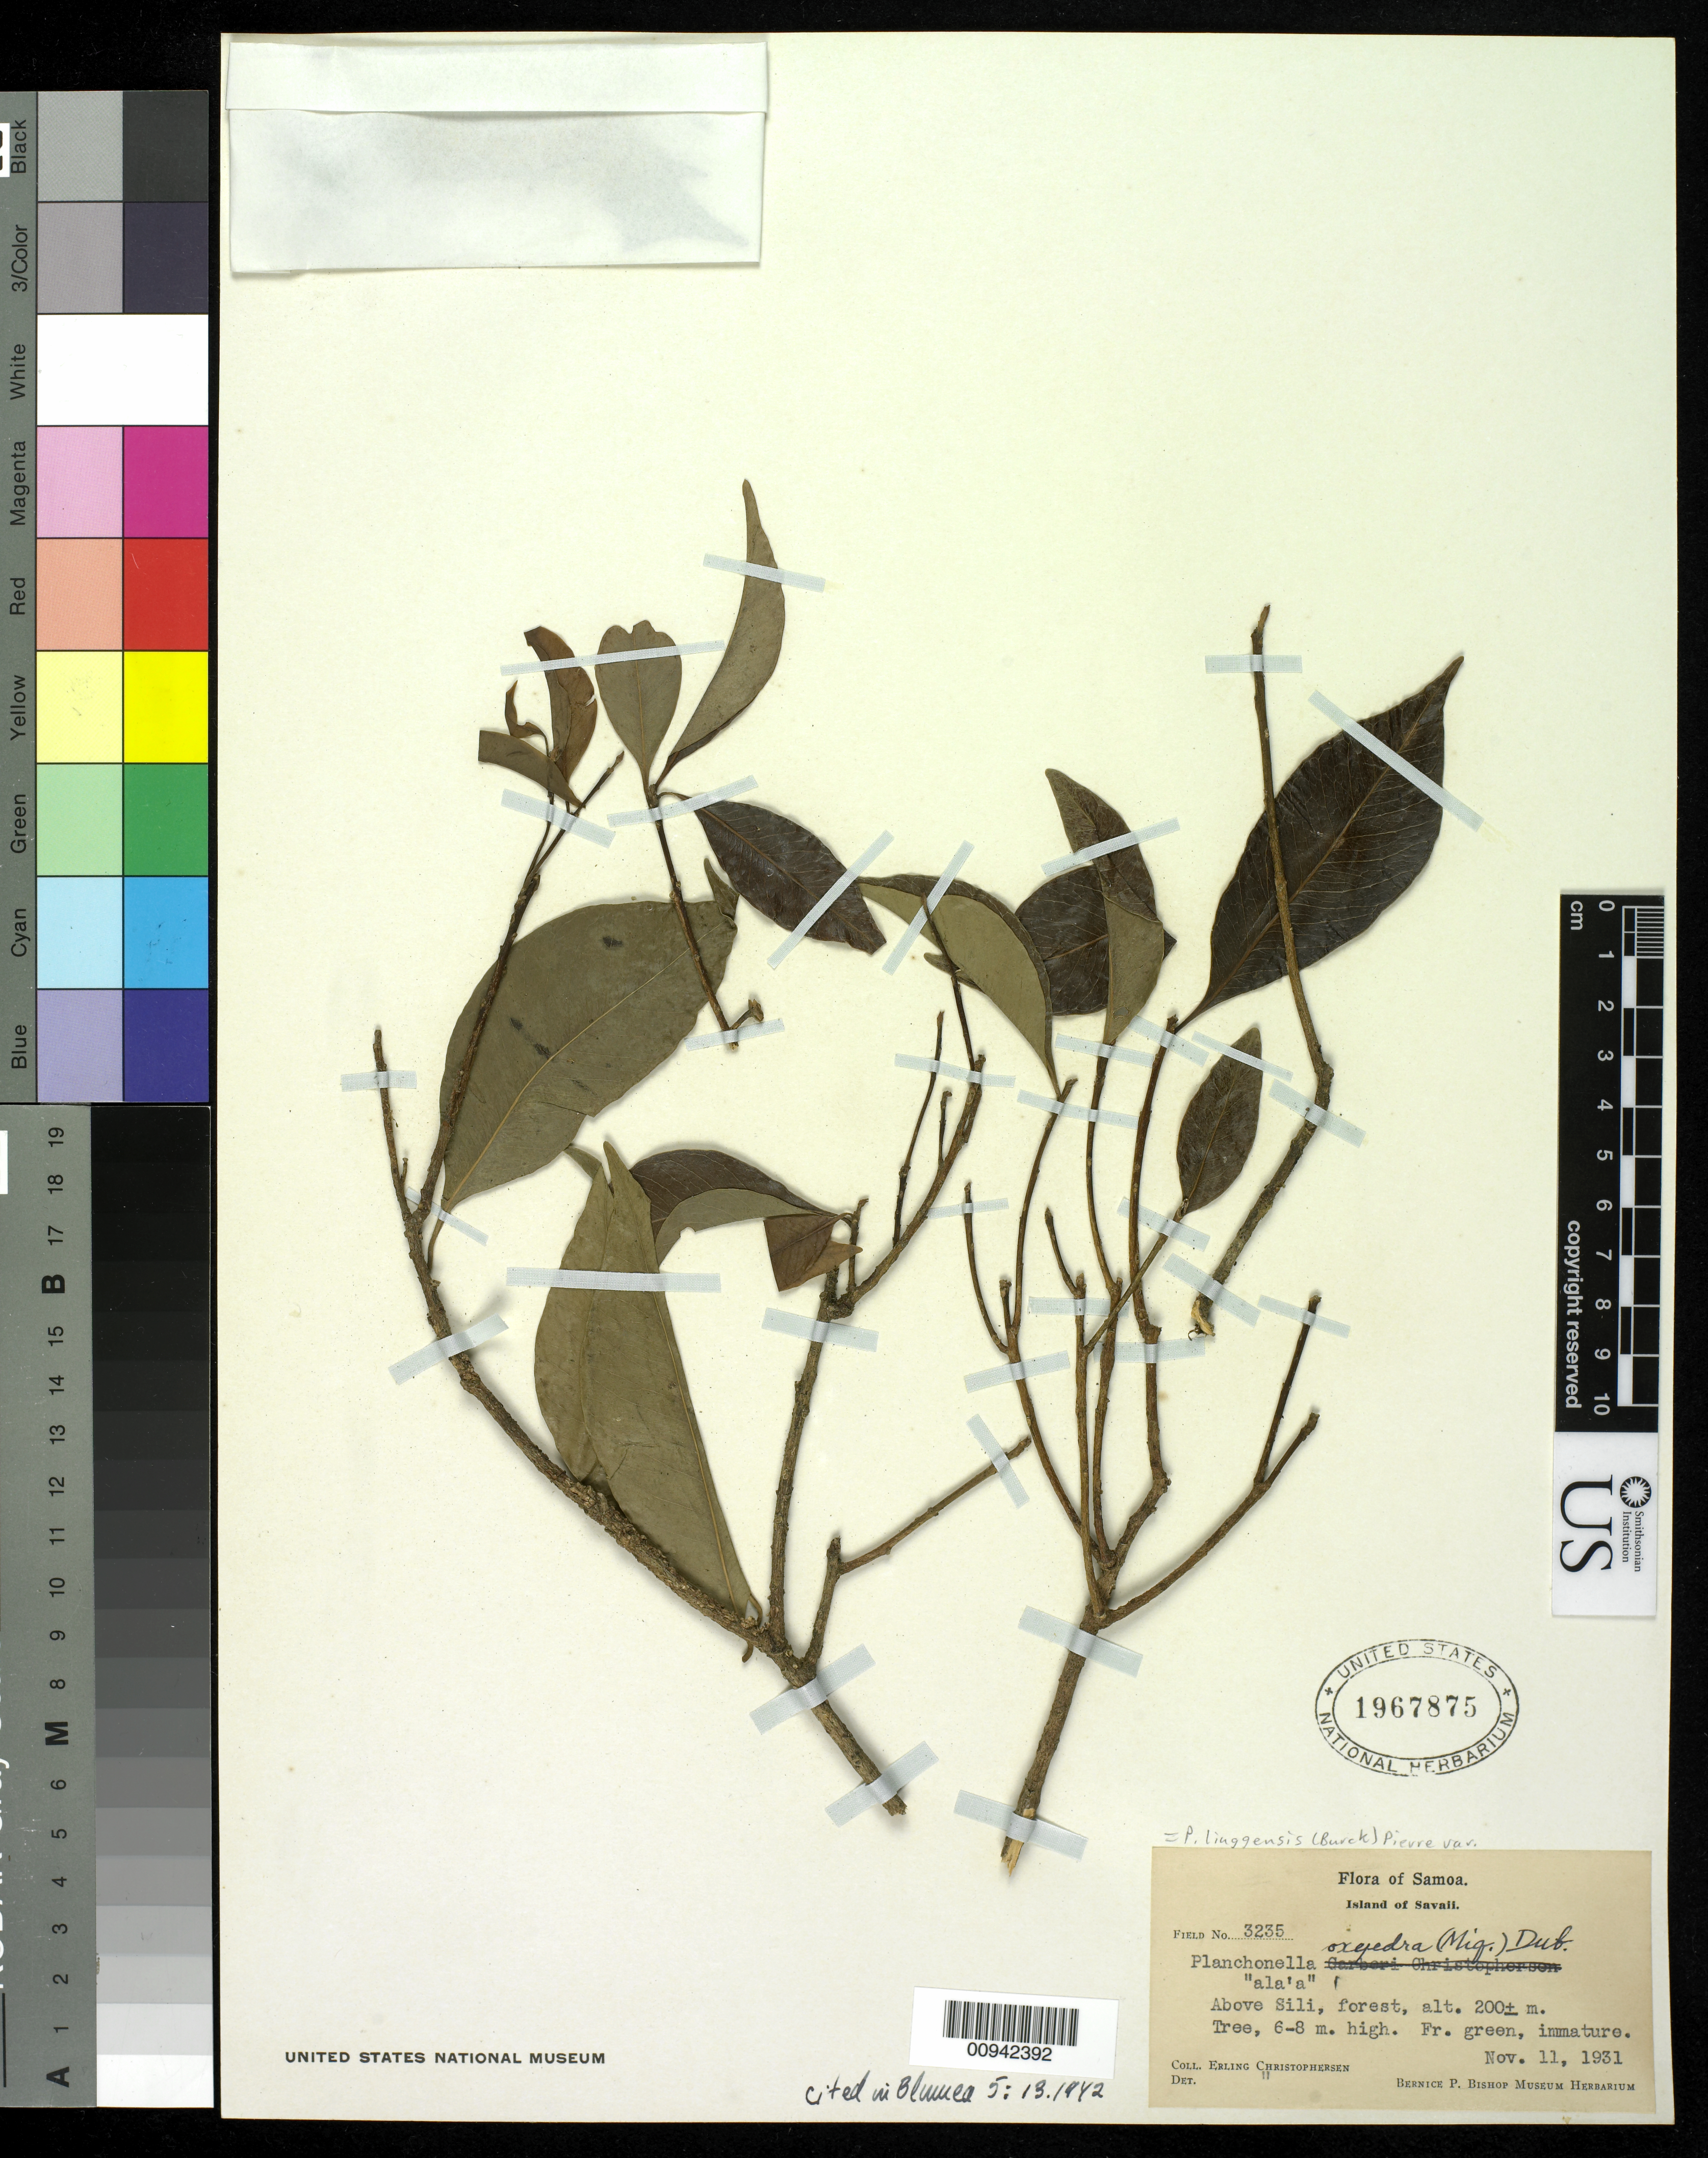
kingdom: Plantae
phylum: Tracheophyta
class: Magnoliopsida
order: Ericales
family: Sapotaceae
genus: Planchonella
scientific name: Planchonella linggensis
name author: (Burck) Pierre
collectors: E. Christophersen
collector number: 3235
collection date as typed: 11 Nov 1931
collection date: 1931-11-11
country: Samoa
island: Savai'i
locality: Above Sili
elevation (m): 200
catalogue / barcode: US 1967875